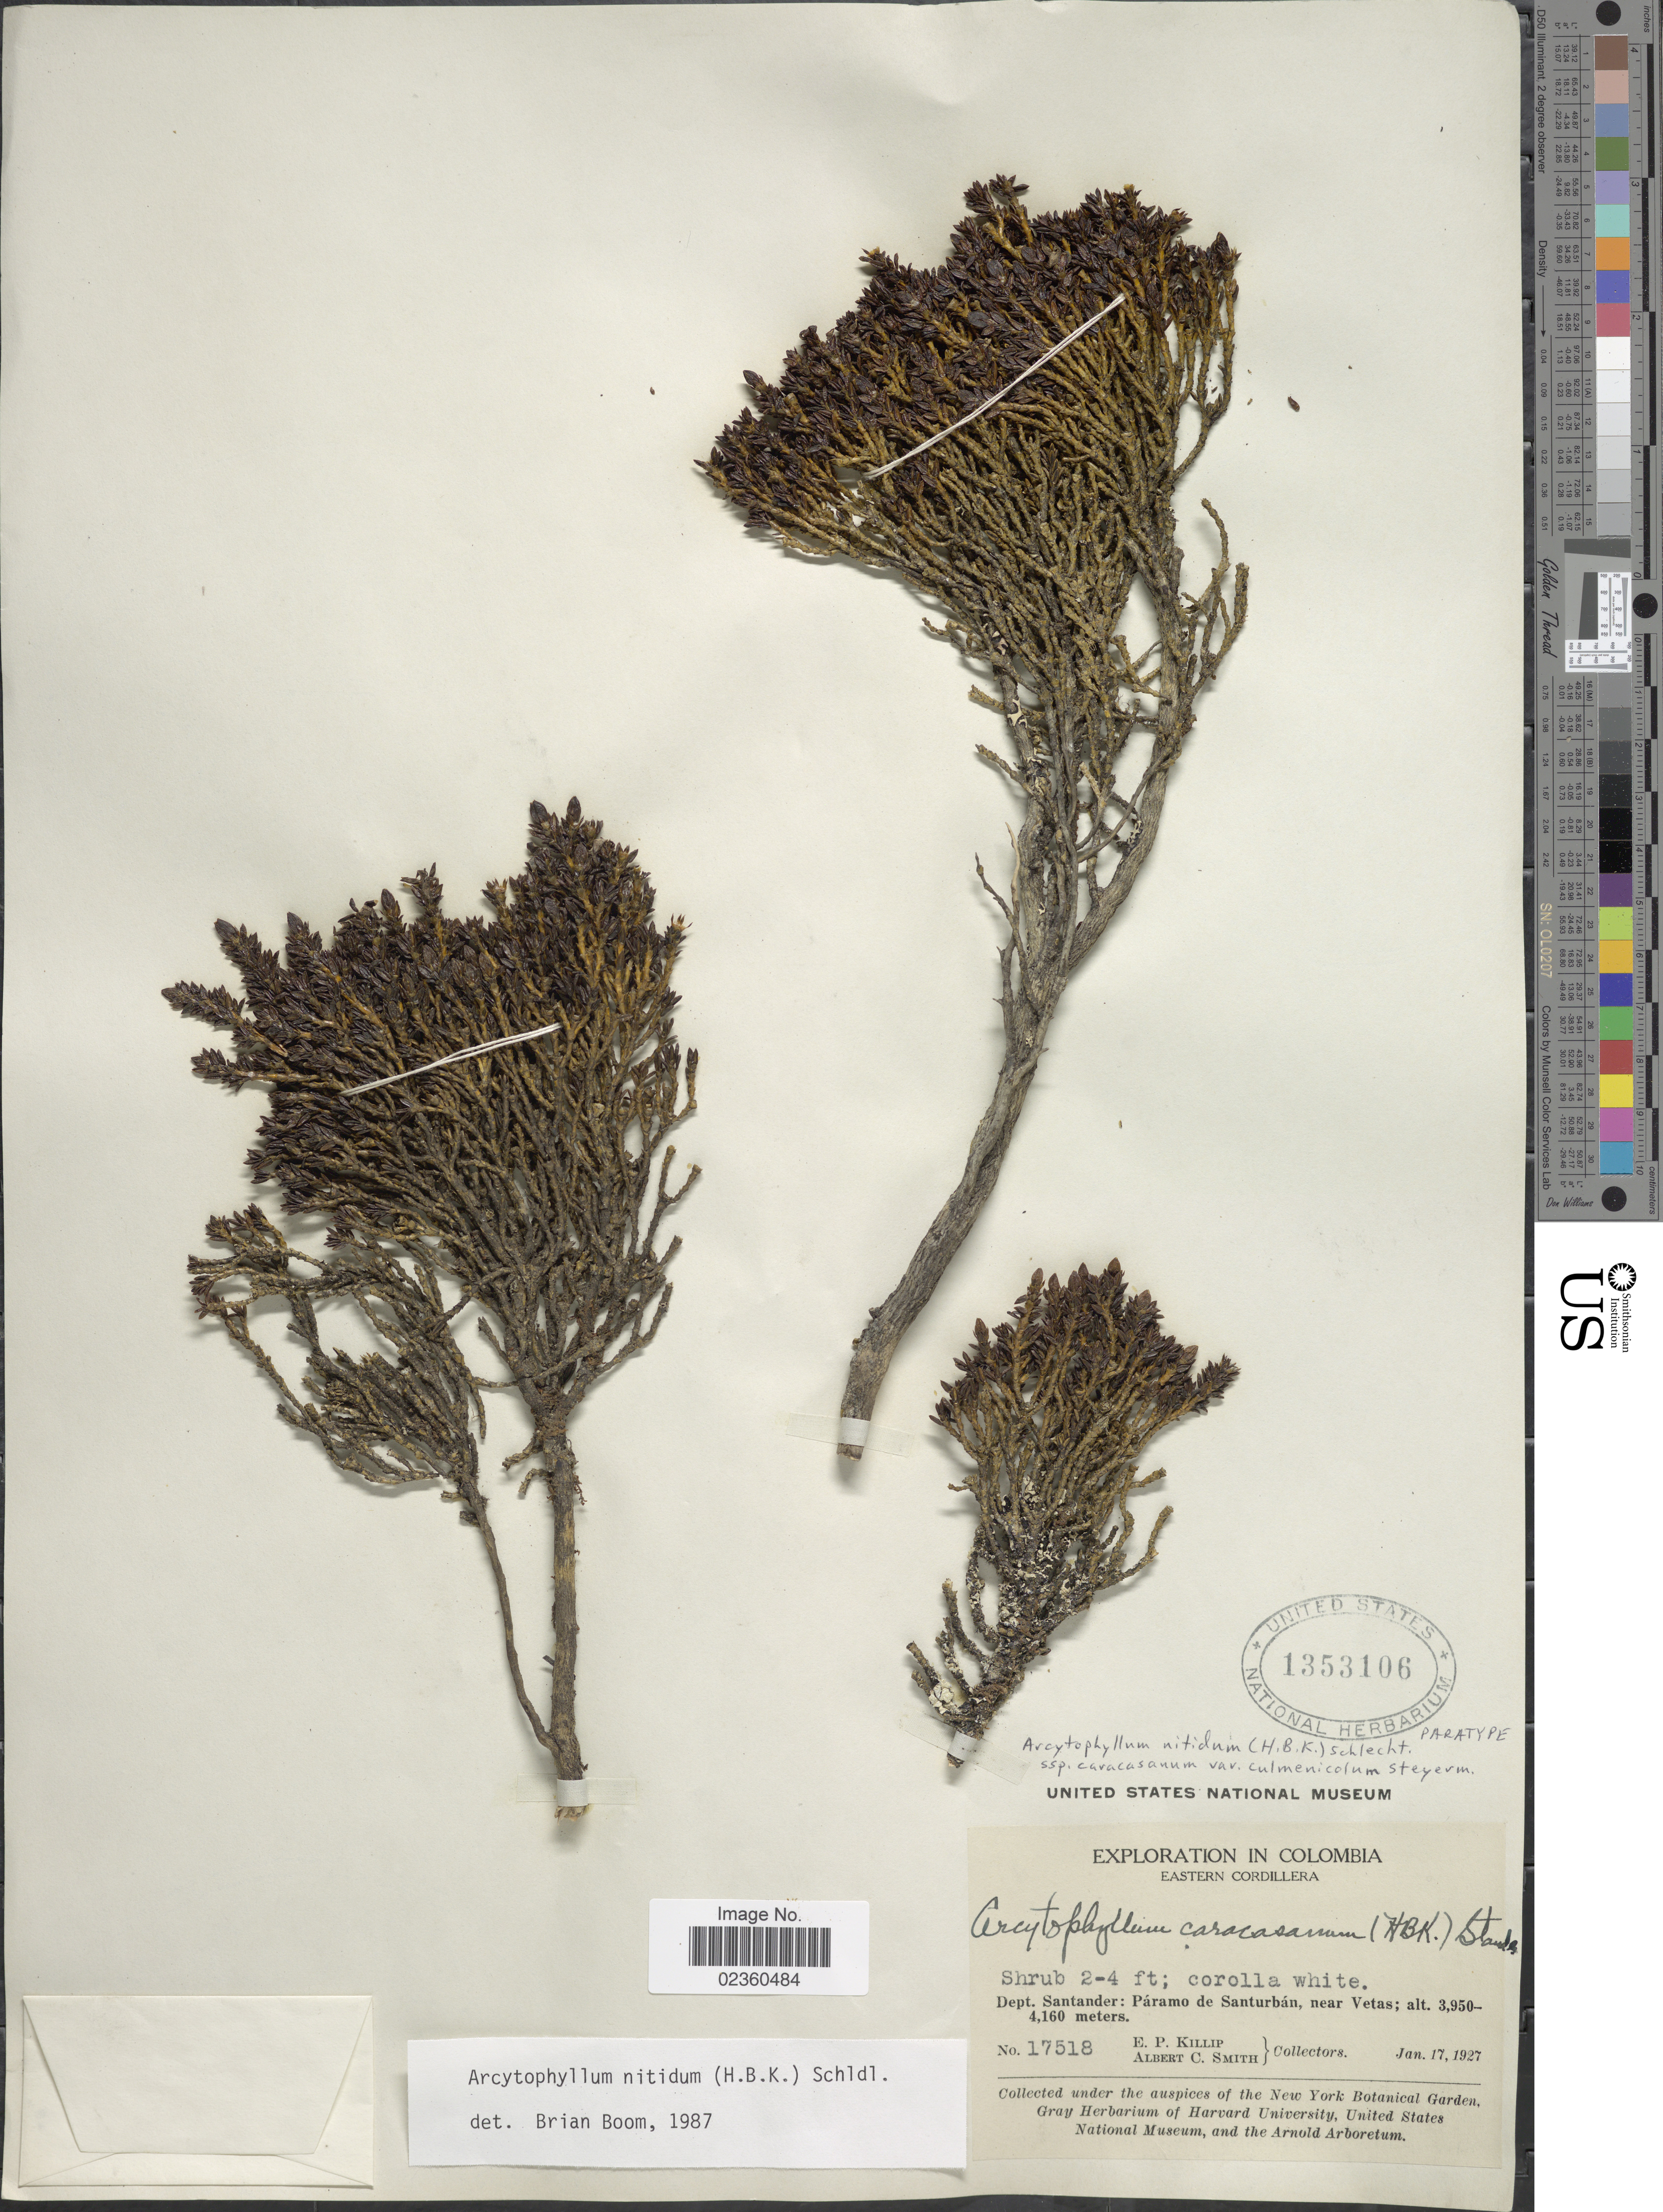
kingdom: Plantae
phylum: Tracheophyta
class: Magnoliopsida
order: Gentianales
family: Rubiaceae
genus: Arcytophyllum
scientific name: Arcytophyllum nitidum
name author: (Kunth) Schltdl.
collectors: E. P. Killip & A. C. Smith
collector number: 17518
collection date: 1927-01-17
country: Colombia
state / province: Santander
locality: Eastern Cordillera, Dept. Santander: Páramo de Santurbán, near Vetas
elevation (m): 3950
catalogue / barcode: US 1353106